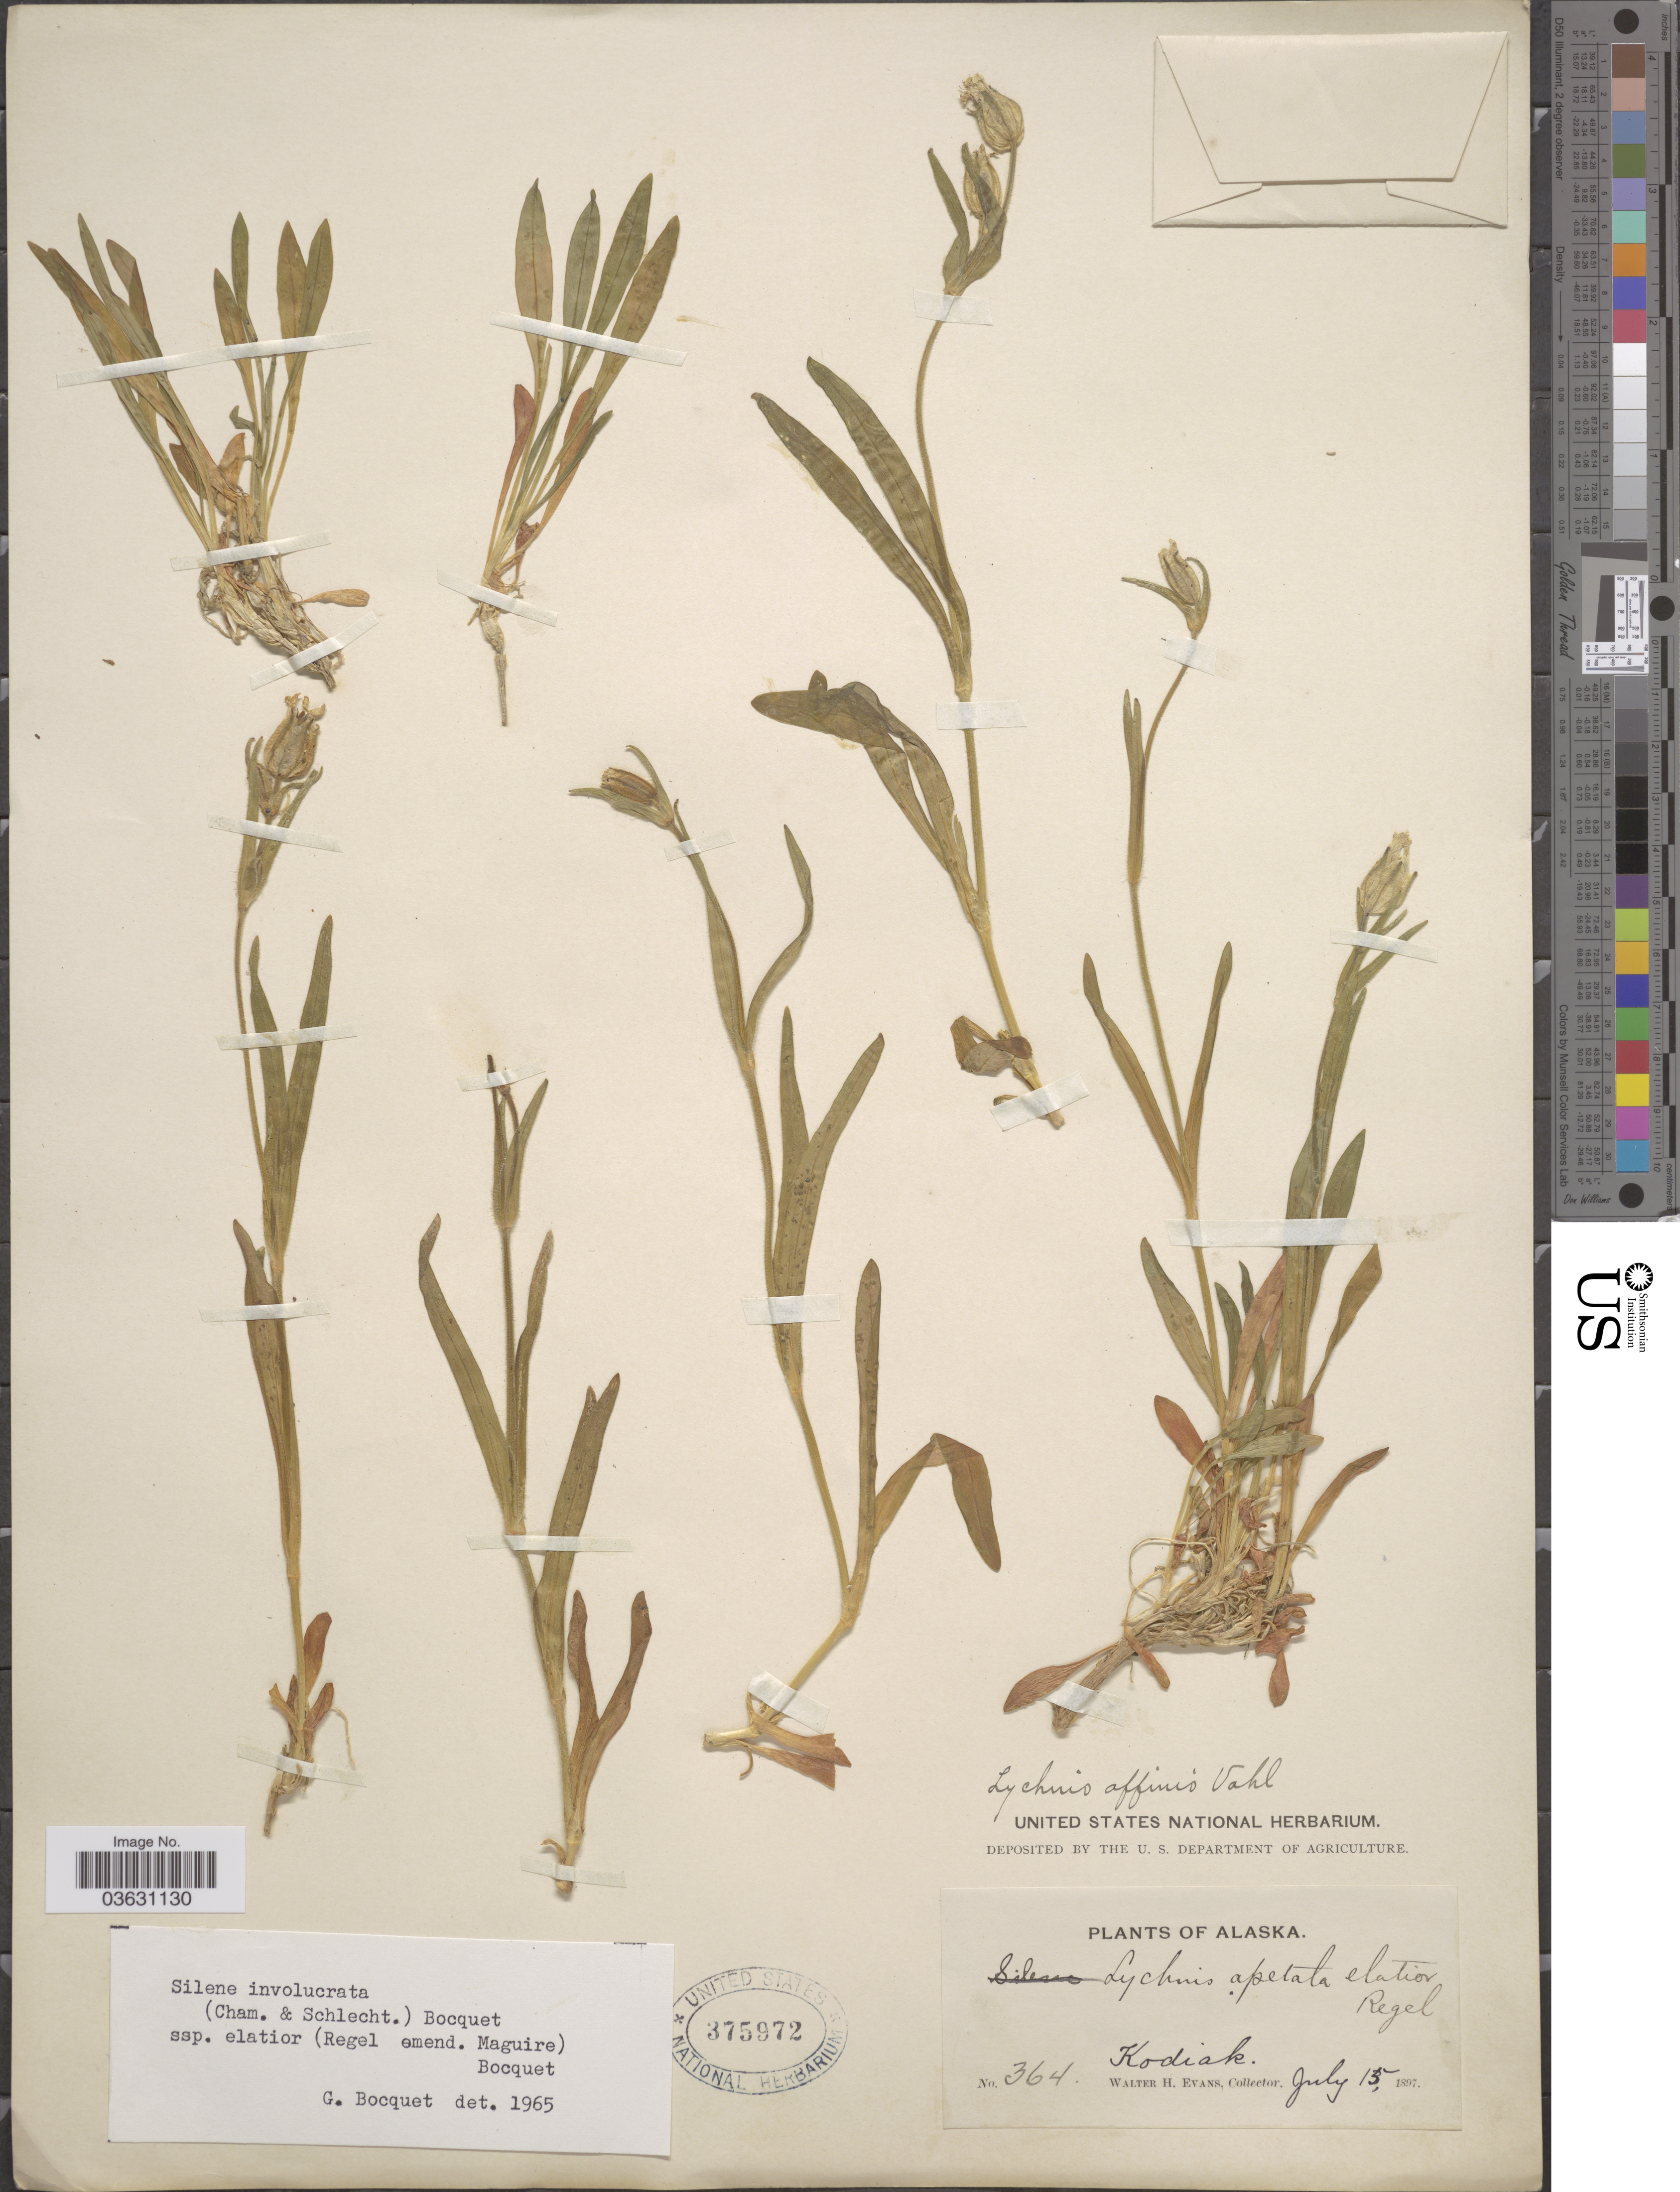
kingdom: Plantae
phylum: Tracheophyta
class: Magnoliopsida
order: Caryophyllales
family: Caryophyllaceae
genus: Silene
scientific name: Silene involucrata subsp. elatior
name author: Bocquet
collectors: W. H. Evans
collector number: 364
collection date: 1897-07-15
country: United States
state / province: Alaska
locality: Kodiak.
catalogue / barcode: US 375972